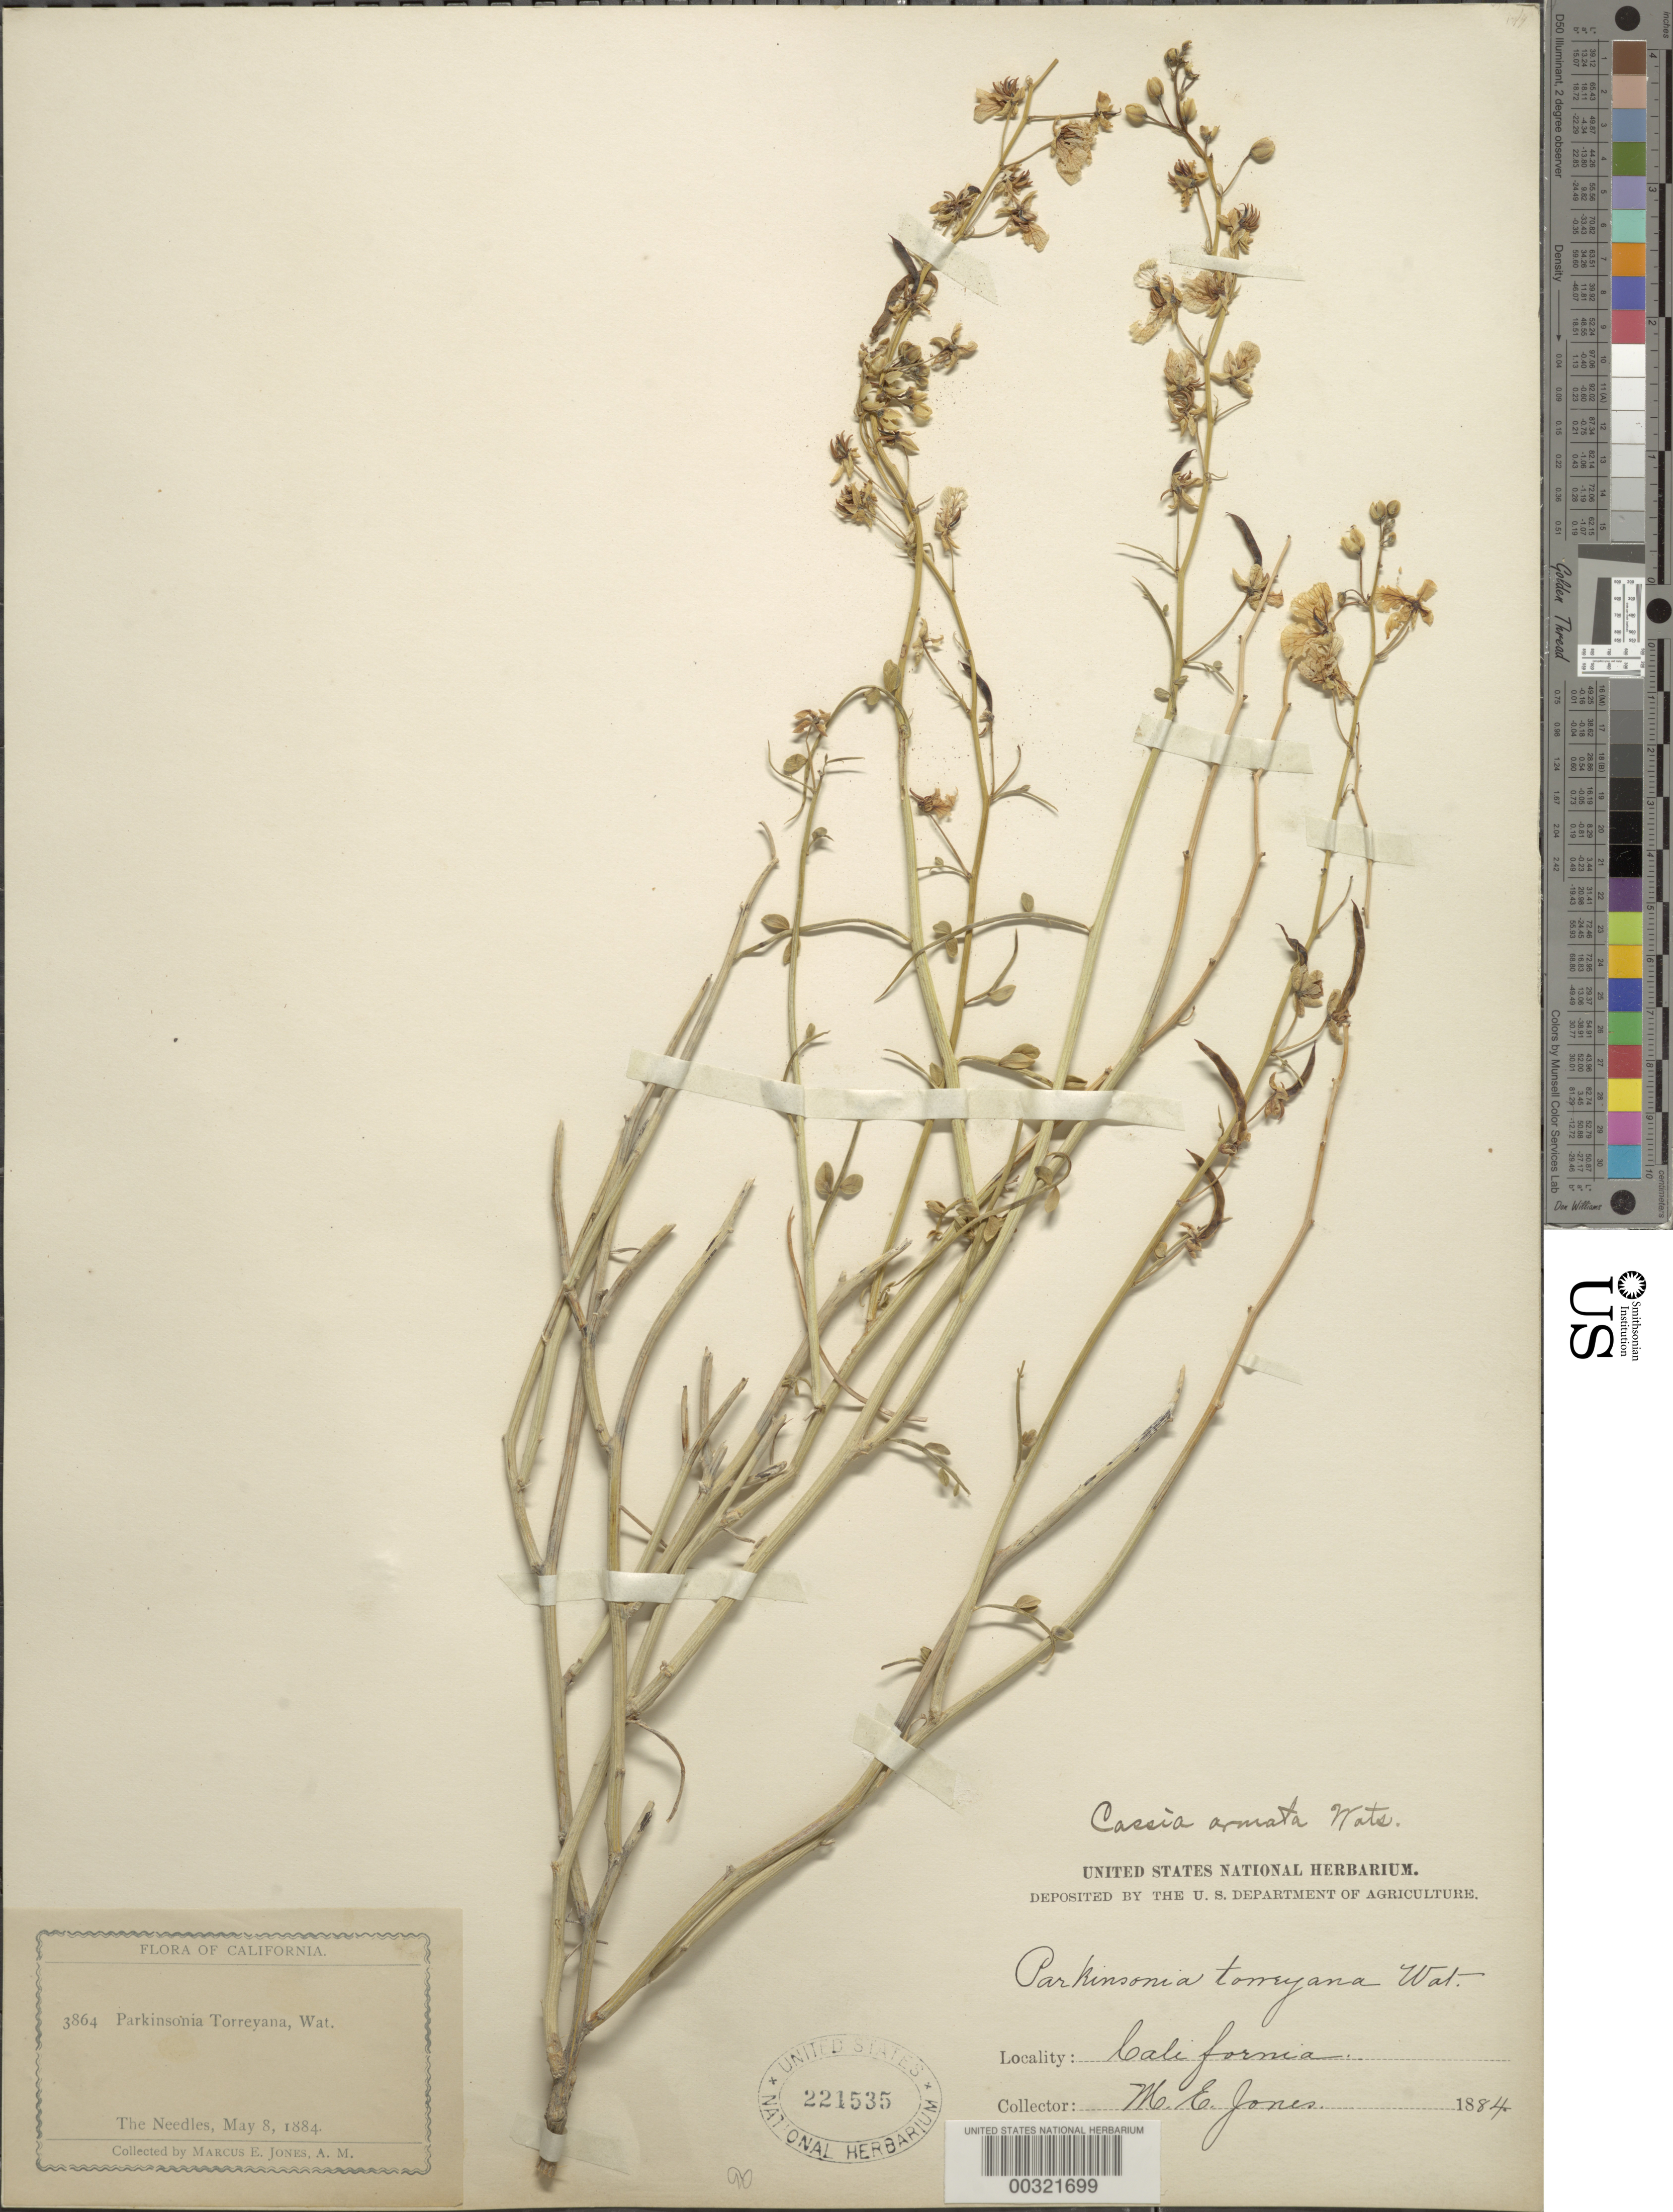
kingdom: Plantae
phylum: Tracheophyta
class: Magnoliopsida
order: Fabales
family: Fabaceae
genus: Senna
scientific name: Senna armata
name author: (S. Watson) H.S. Irwin & Barneby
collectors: M. E. Jones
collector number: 3864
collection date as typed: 08 May 1884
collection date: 1884-05-08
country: United States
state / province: California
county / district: San Bernardino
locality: Needles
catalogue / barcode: US 221535